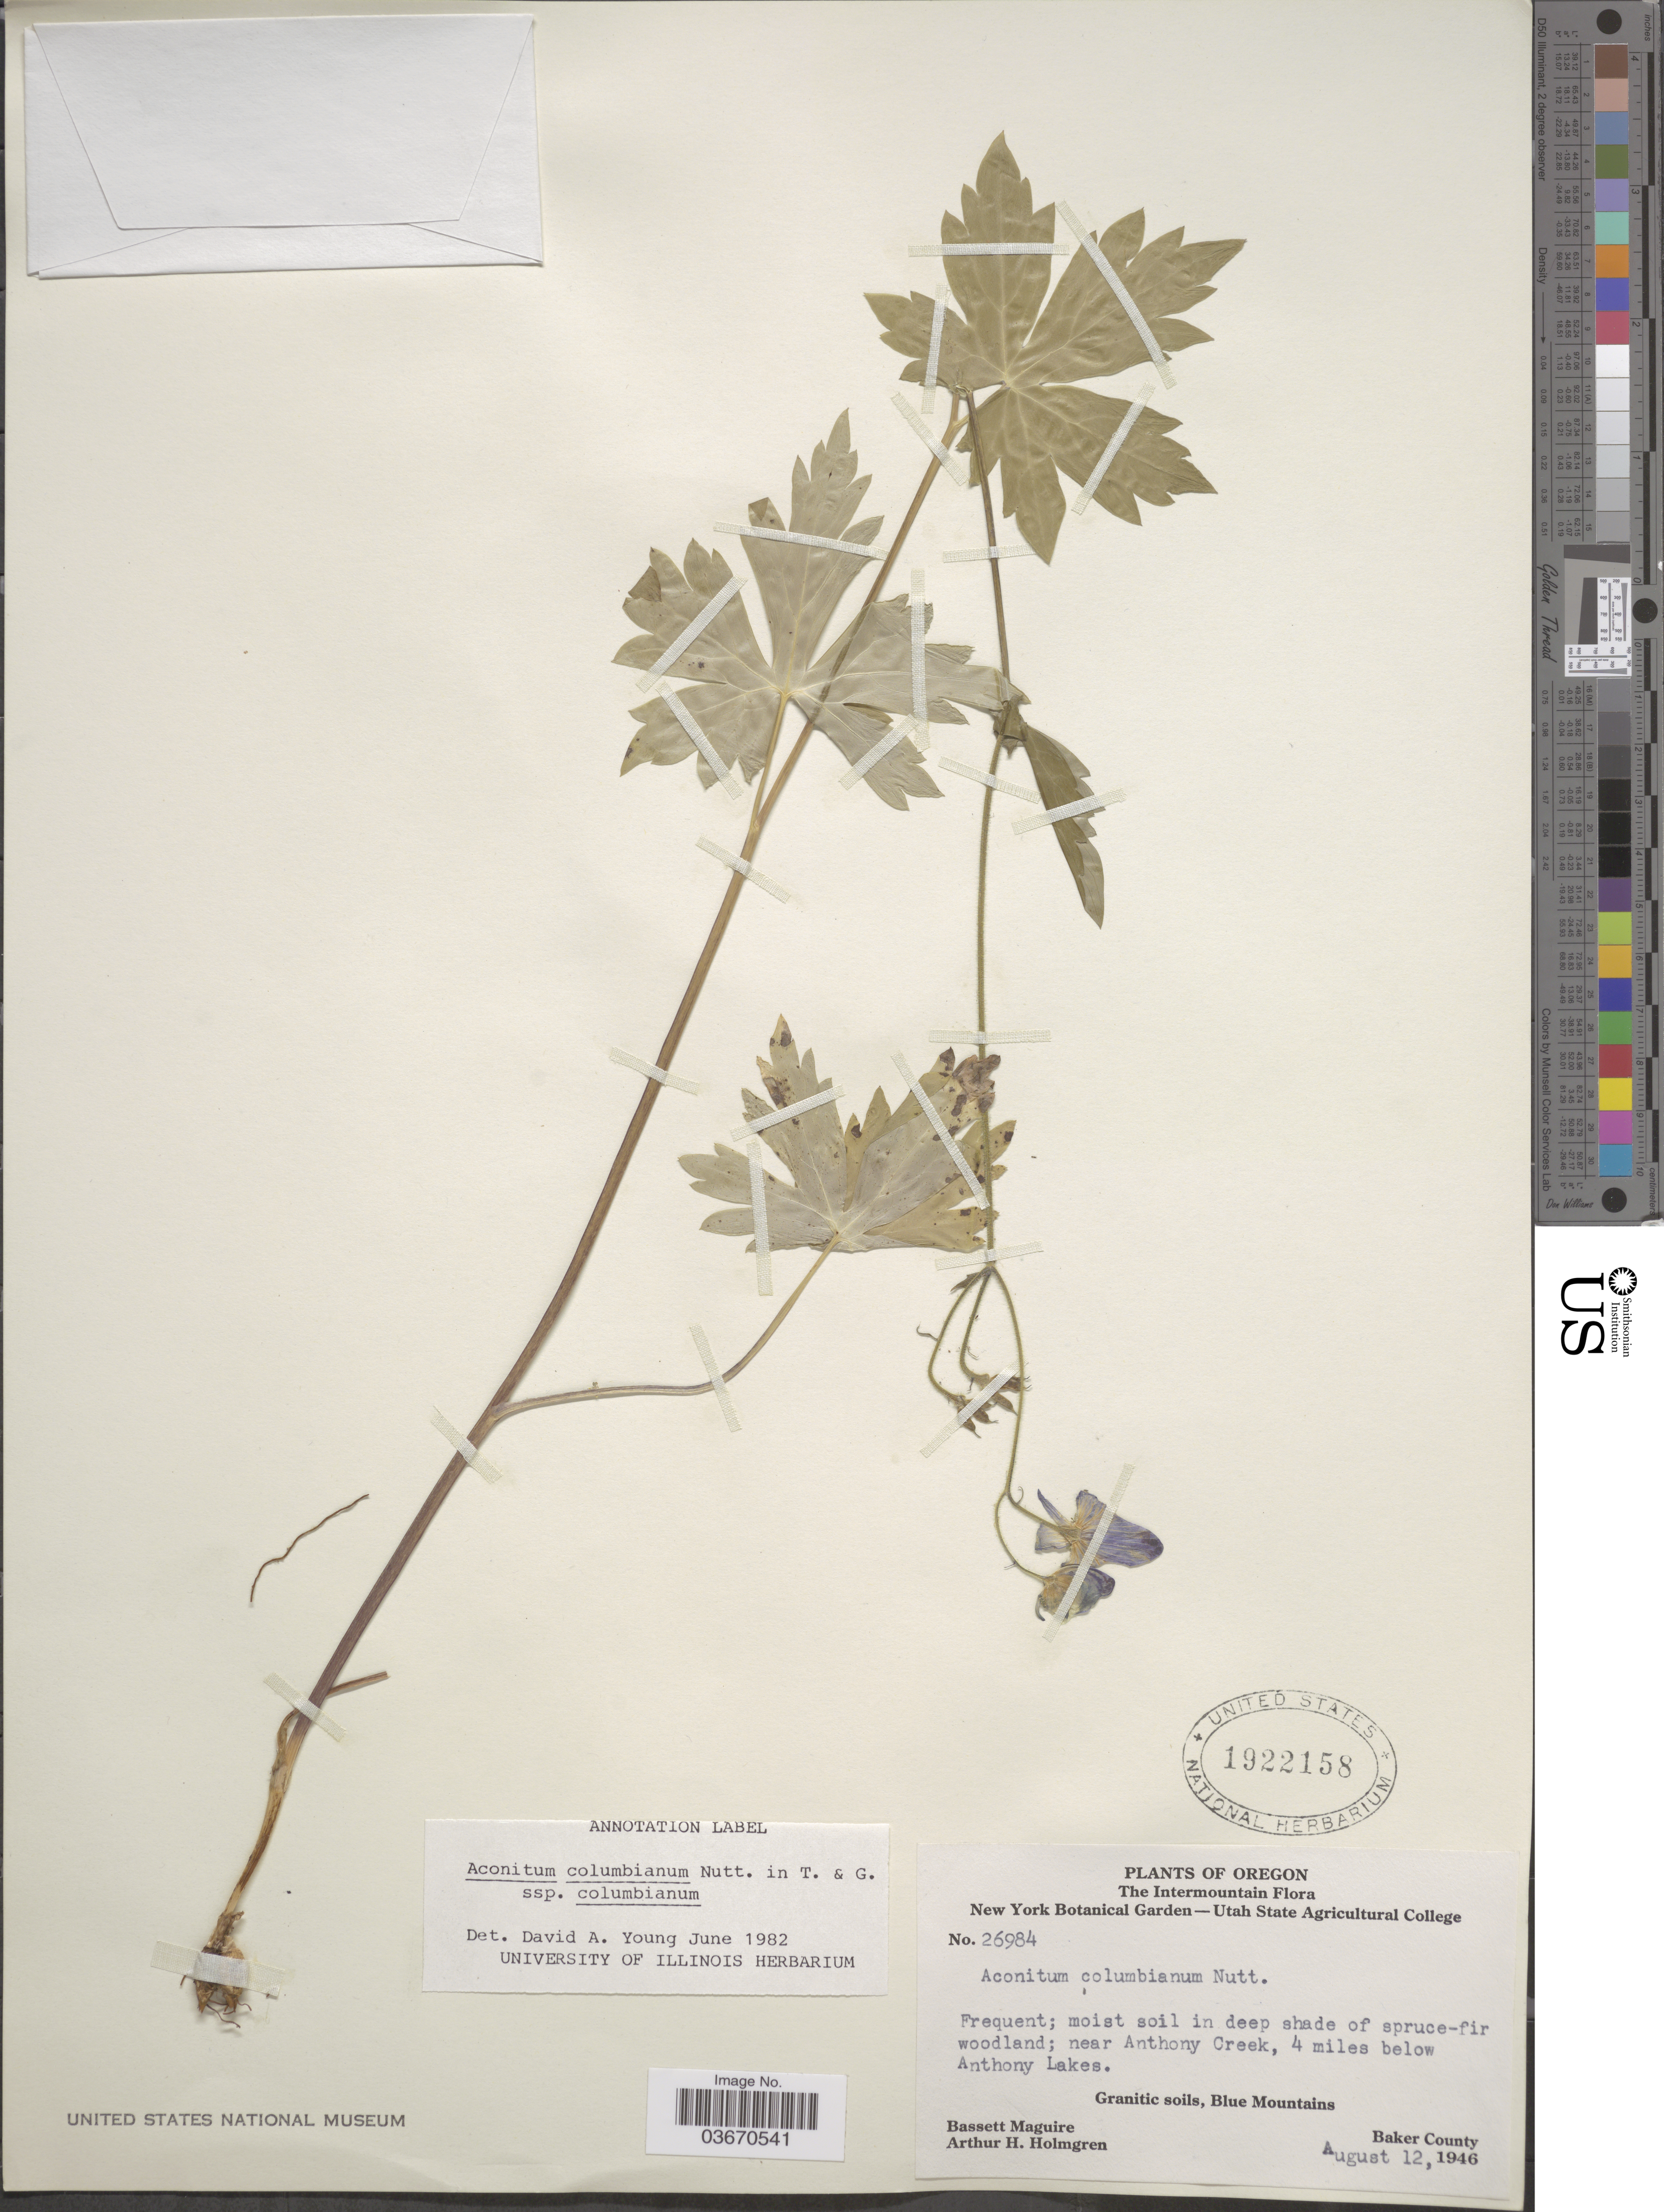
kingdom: Plantae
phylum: Tracheophyta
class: Magnoliopsida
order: Ranunculales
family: Ranunculaceae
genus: Aconitum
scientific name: Aconitum columbianum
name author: Nutt.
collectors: B. Maguire & A. H. Holmgren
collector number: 26984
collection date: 1946-08-12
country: United States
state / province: Oregon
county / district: Baker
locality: The Intermountain. Near Anthony Creek, 4 miles below Anthony Lakes. Blue Mountains. Baker County.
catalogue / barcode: US 1922158